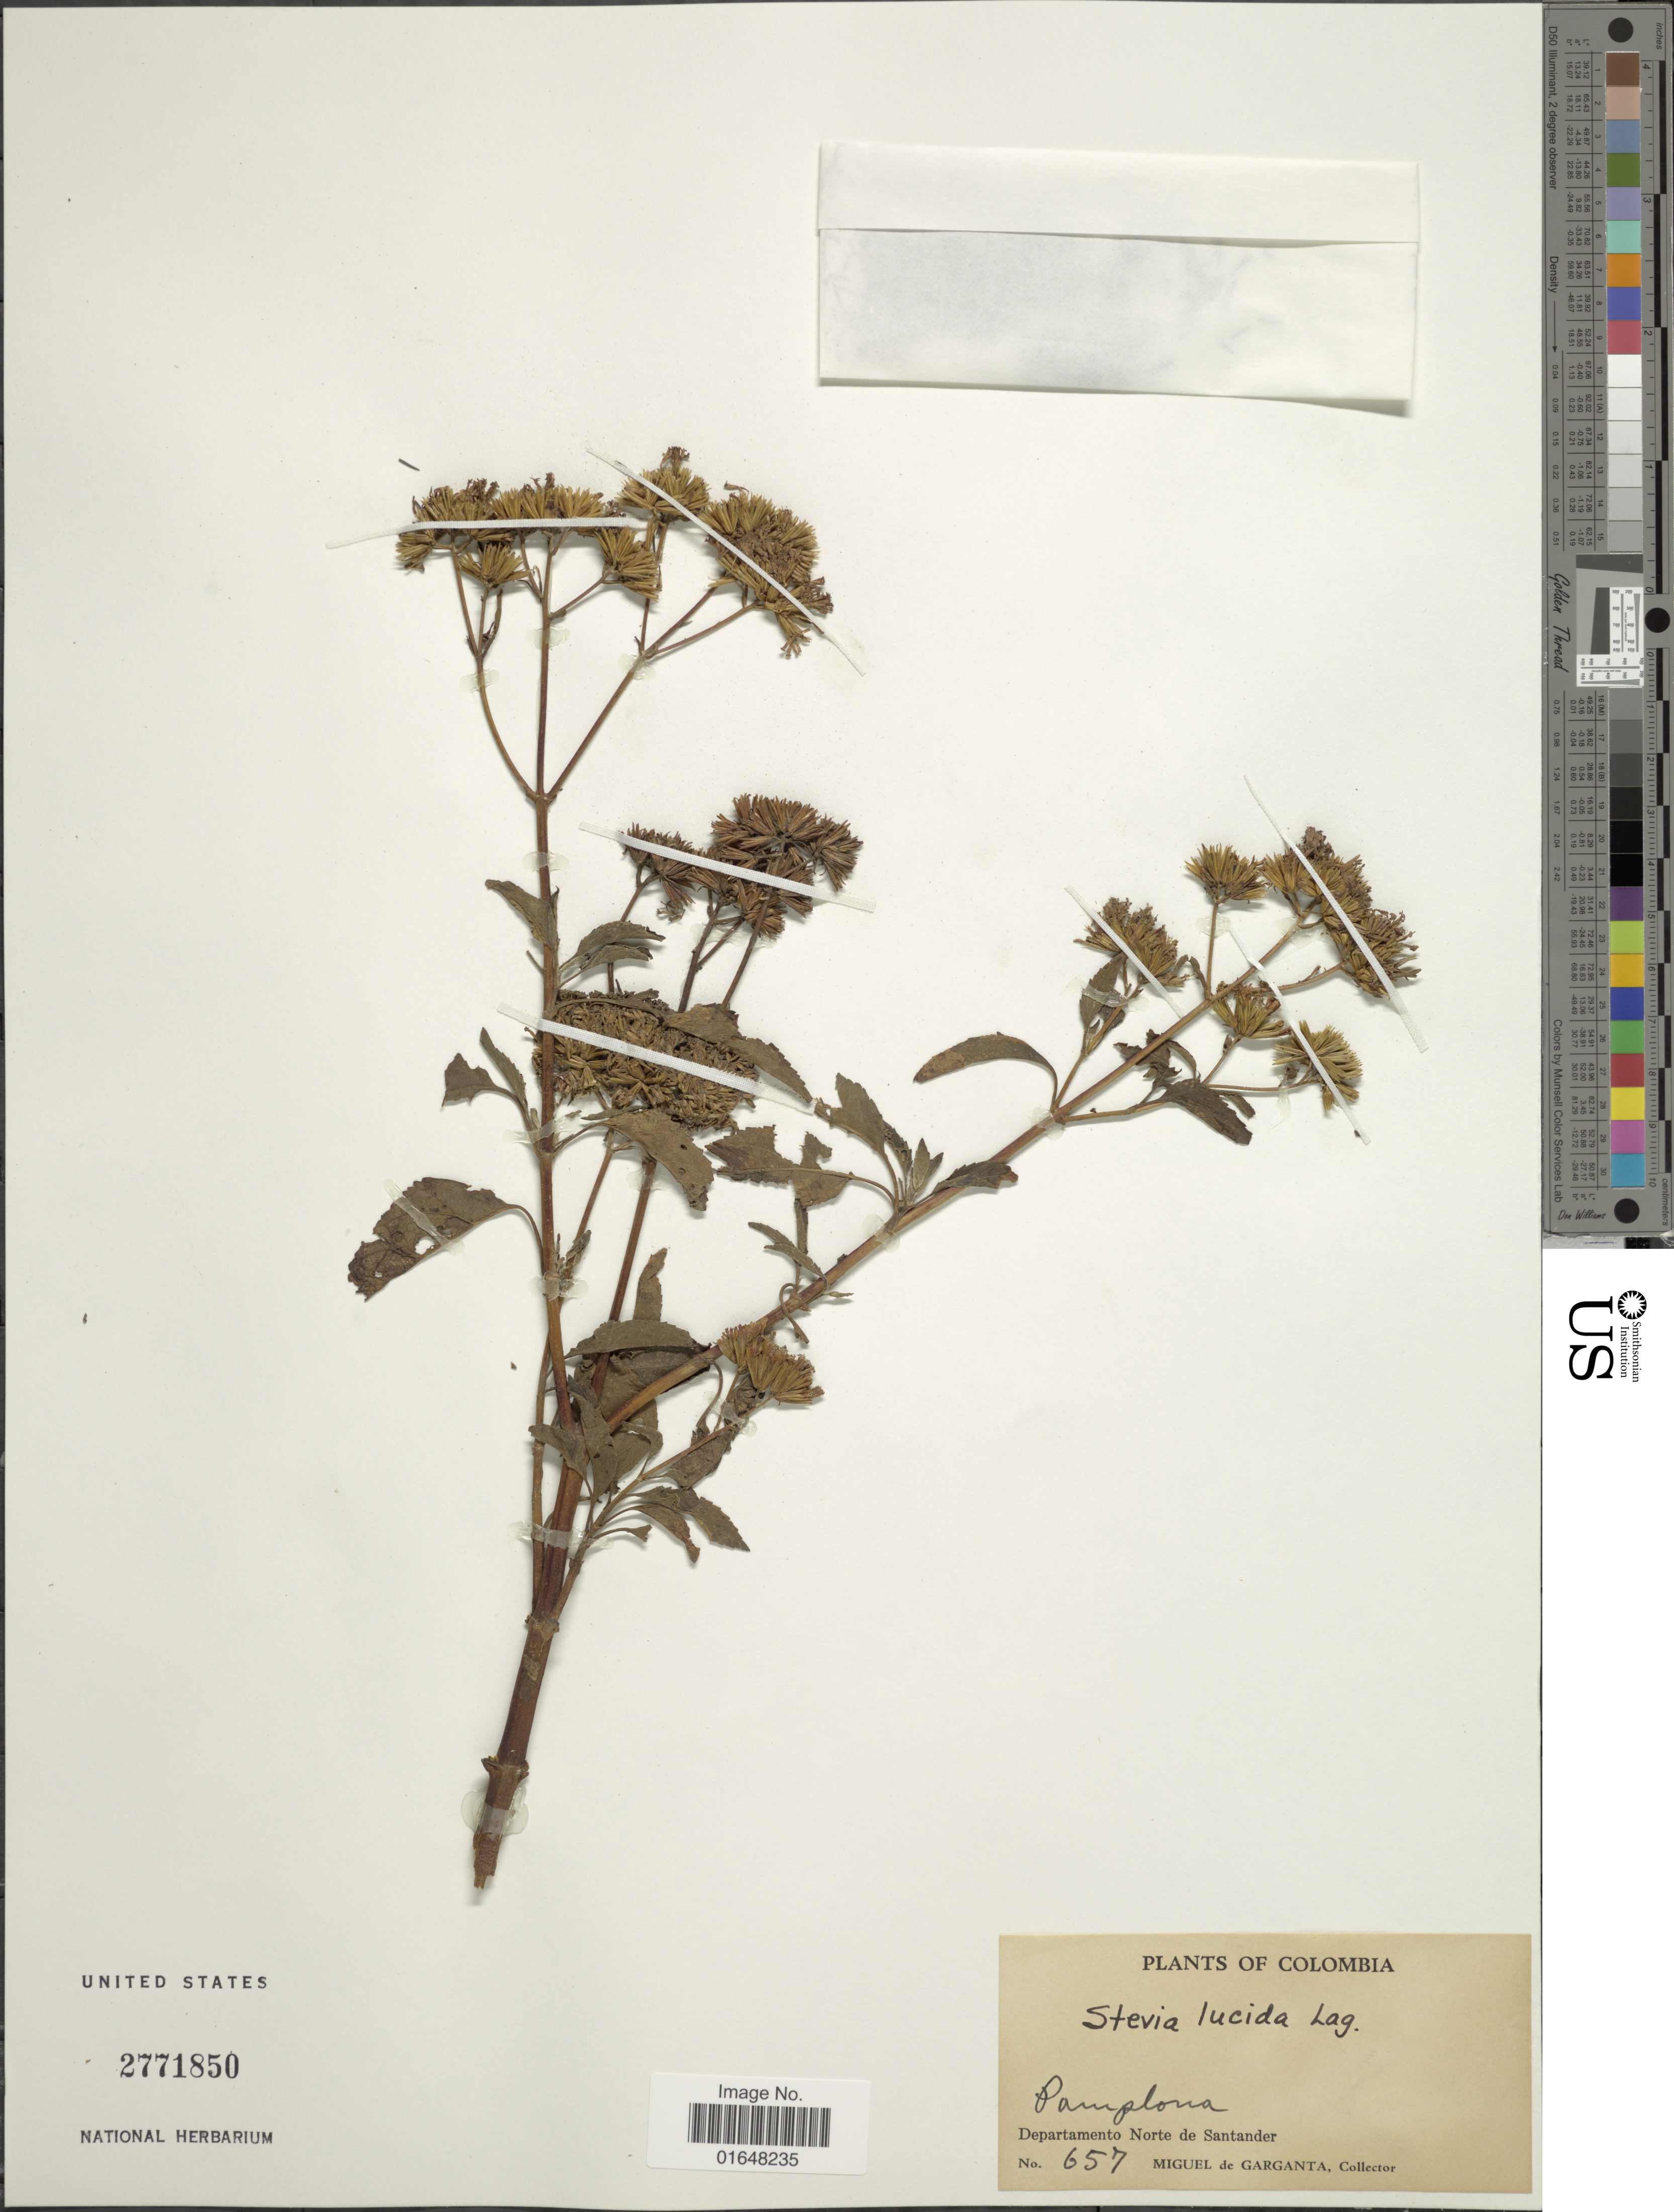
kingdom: Plantae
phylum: Tracheophyta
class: Magnoliopsida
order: Asterales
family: Asteraceae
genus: Stevia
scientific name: Stevia lucida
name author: Lag.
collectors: M. Garganta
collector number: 657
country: Colombia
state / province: Norte de Santander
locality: Pamplona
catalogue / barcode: US 2771850